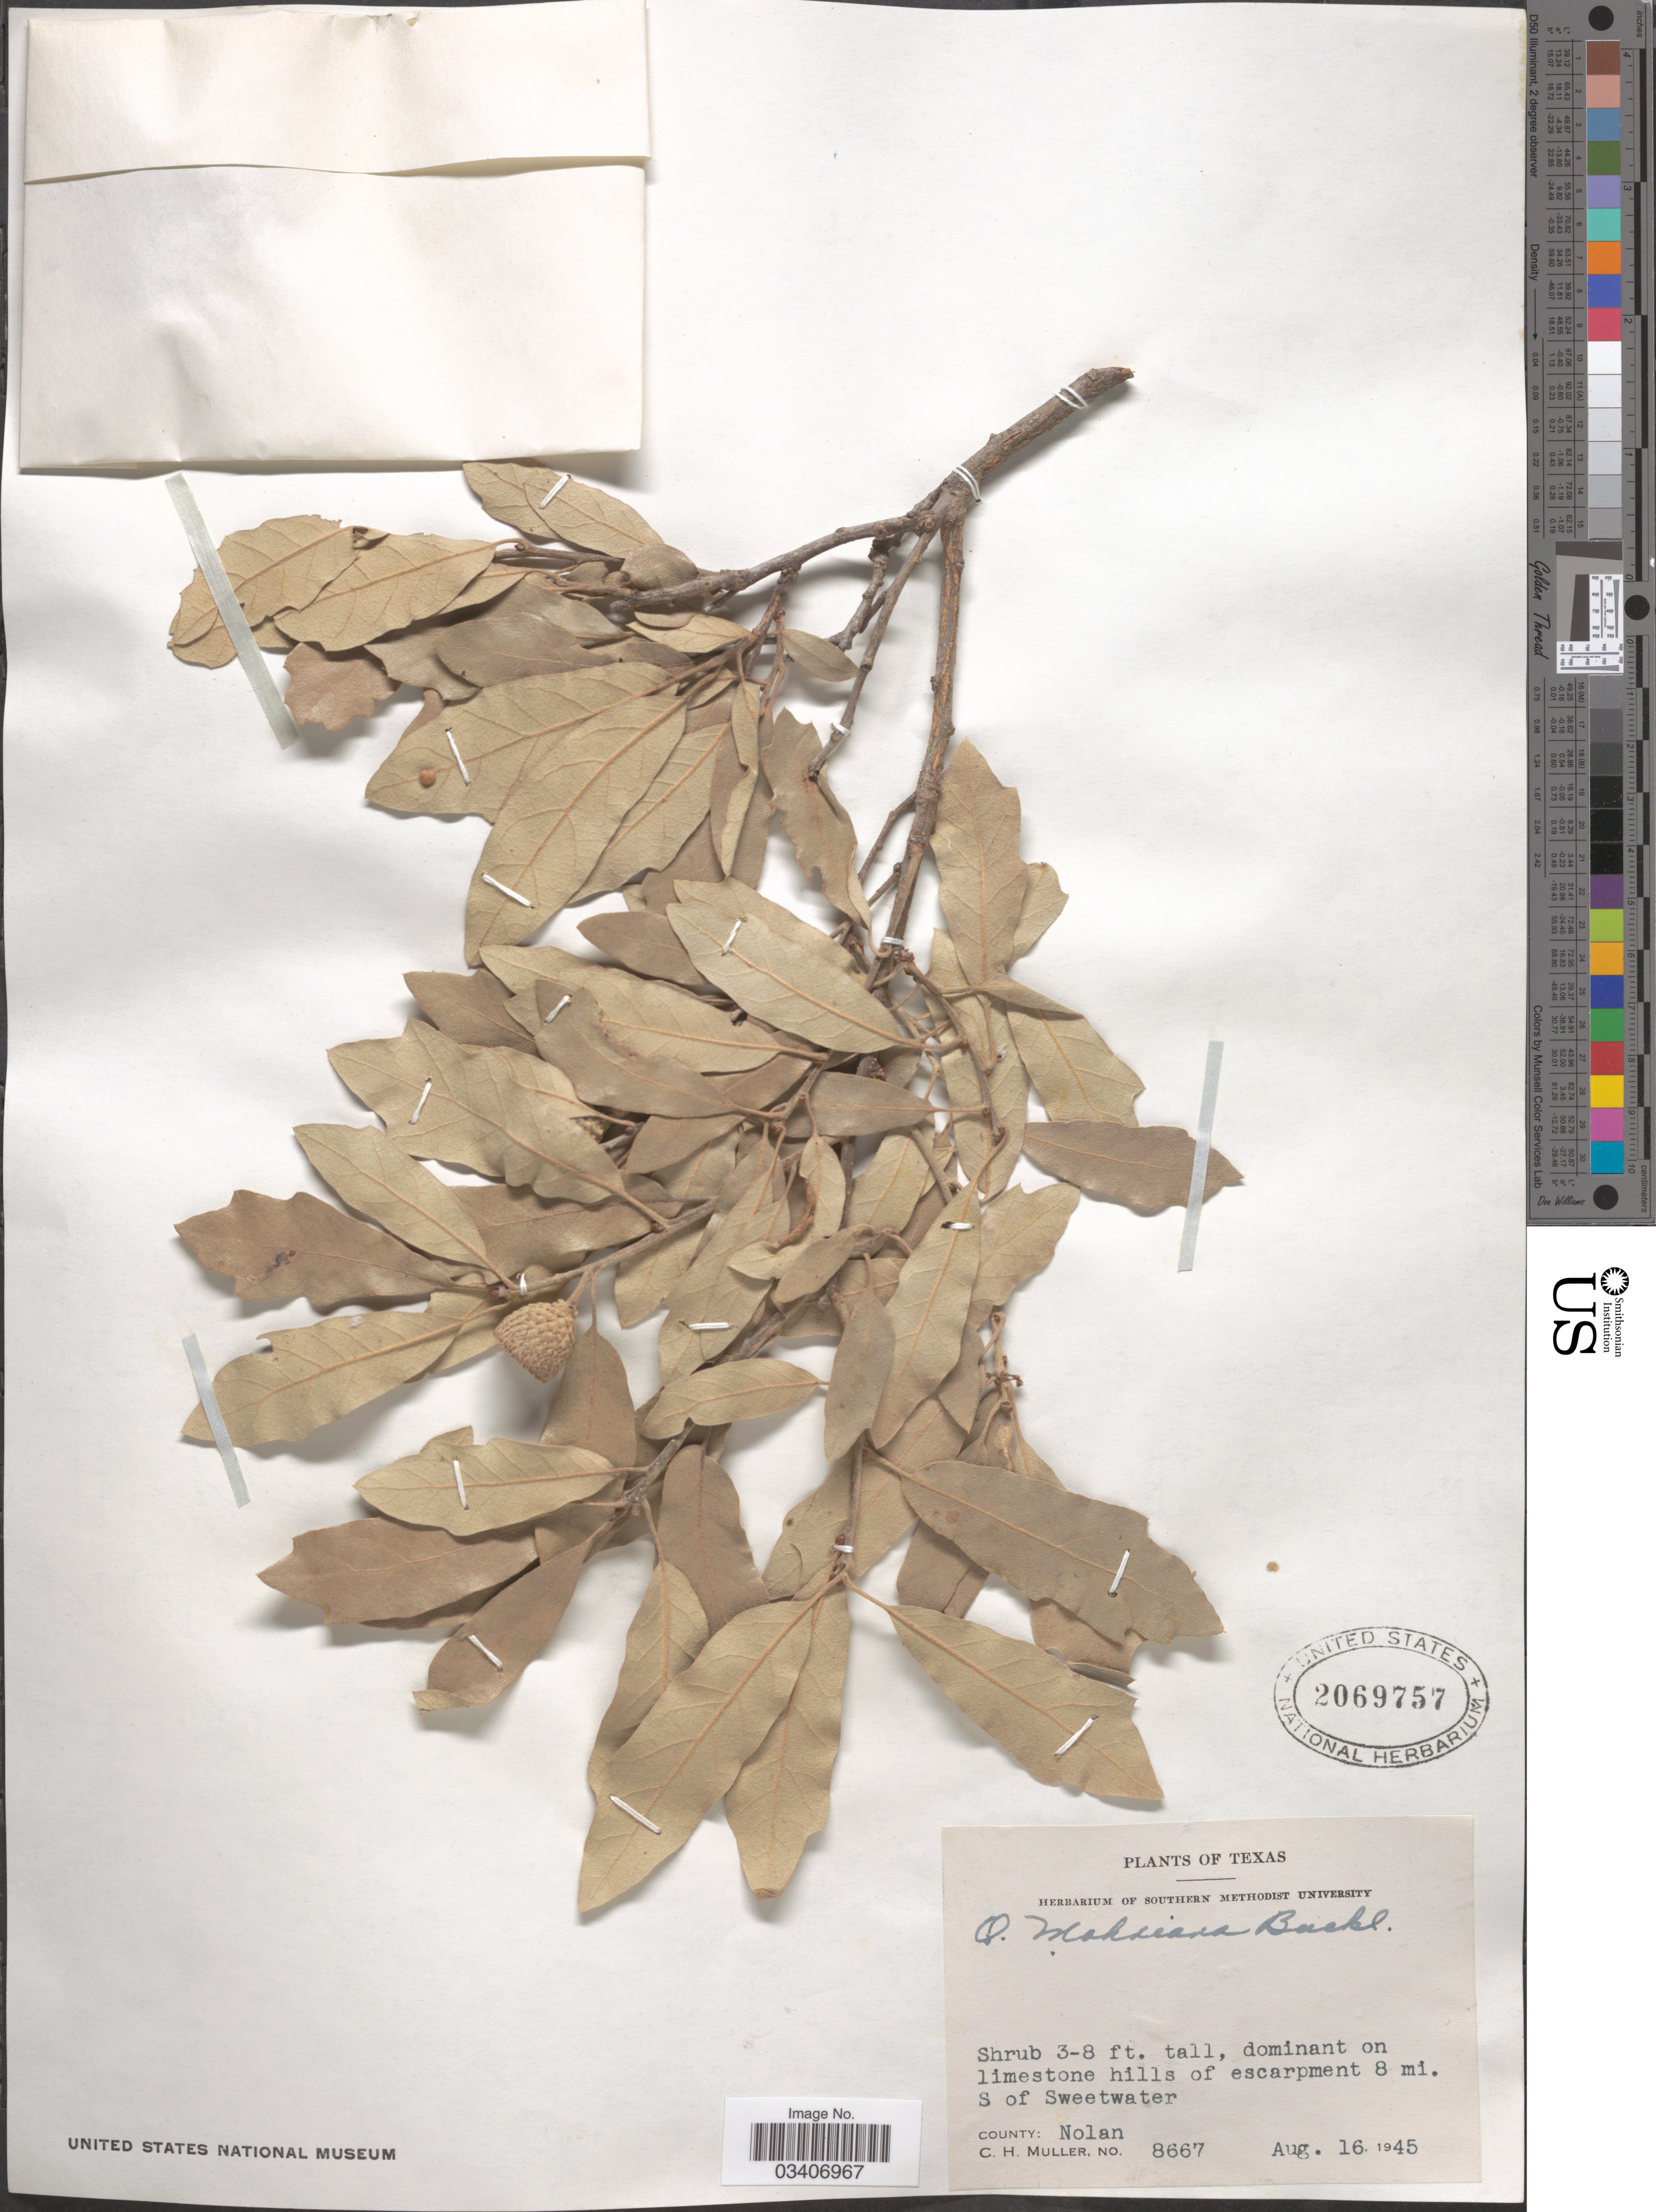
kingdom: Plantae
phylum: Tracheophyta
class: Magnoliopsida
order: Fagales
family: Fagaceae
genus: Quercus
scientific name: Quercus mohriana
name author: Buckley ex Rydb.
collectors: C. H. Mueller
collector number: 8667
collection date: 1945-08-16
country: United States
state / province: Texas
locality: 8 mi. S of Sweetwater. County: Nolan.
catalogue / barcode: US 2069757